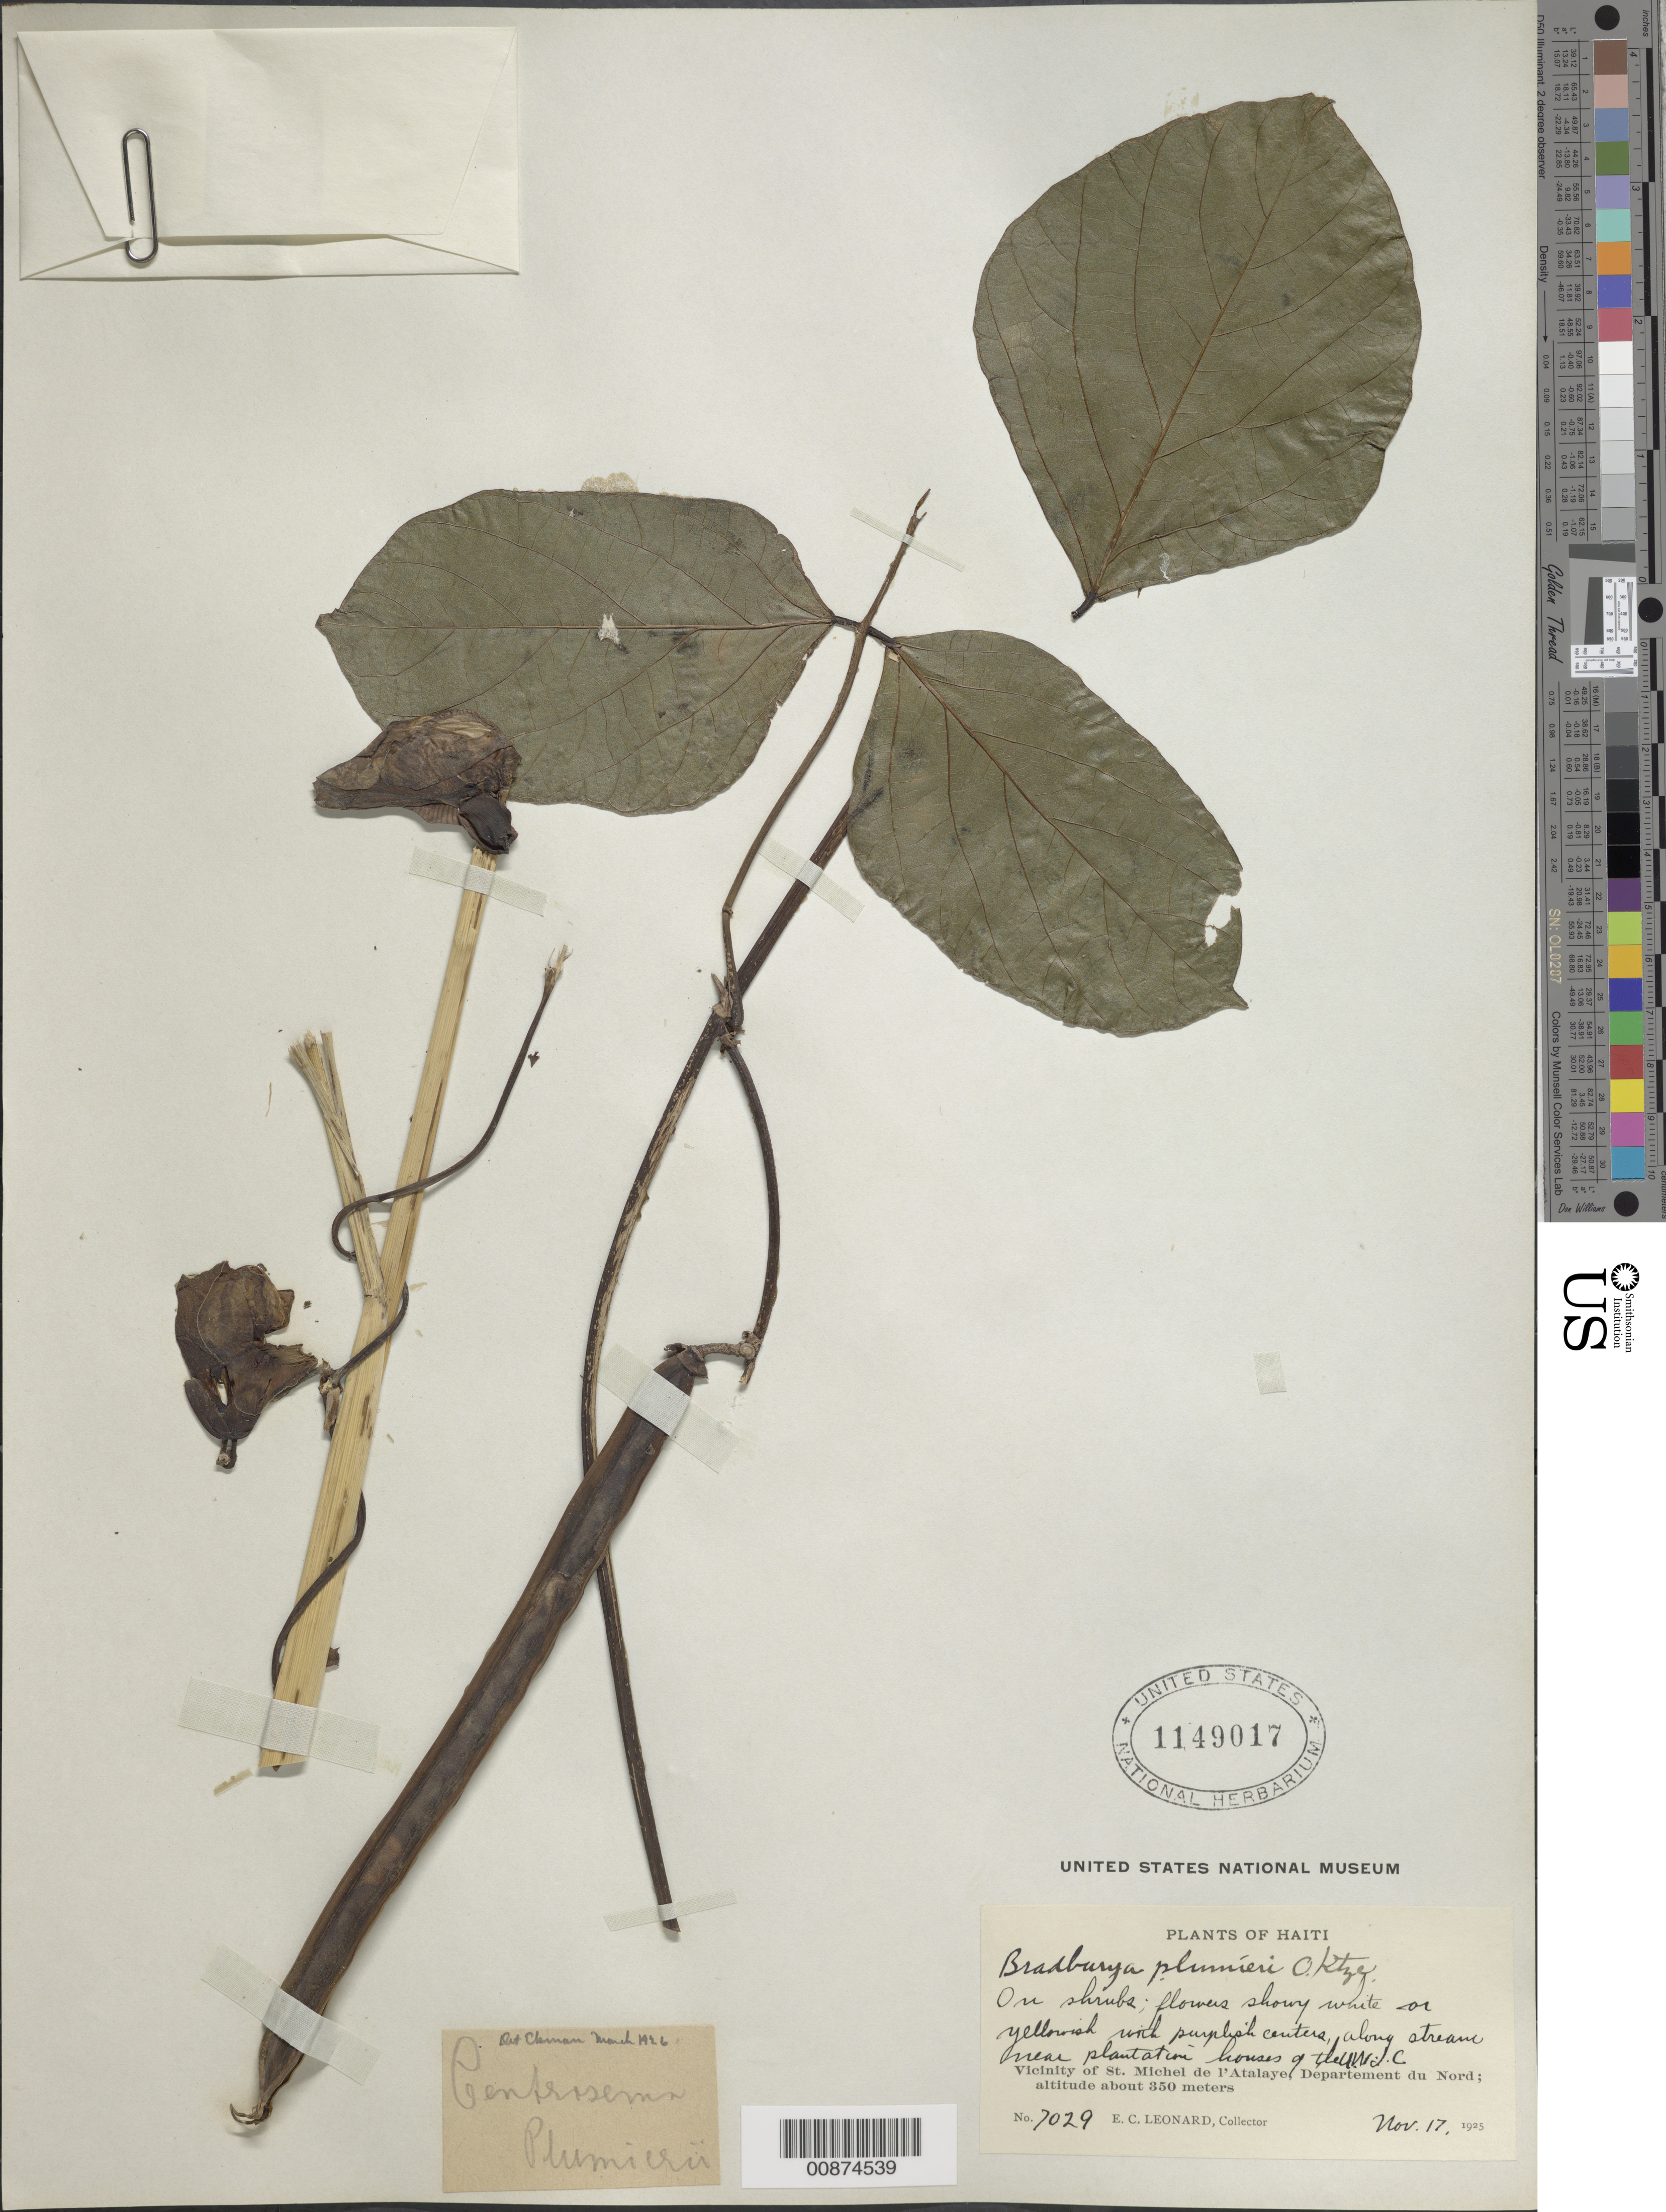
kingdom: Plantae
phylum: Tracheophyta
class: Magnoliopsida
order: Fabales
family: Fabaceae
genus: Centrosema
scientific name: Centrosema plumieri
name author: (Turpin ex Pers.) Benth.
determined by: Ekman, E. L.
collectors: E. C. Leonard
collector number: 7029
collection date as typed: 17 Nov 1925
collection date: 1925-11-17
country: Haiti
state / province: Nord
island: Hispaniola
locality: Vicinity of St. Michel de l'Atalaye, along stream near plantation houses of the U. West Indies Co.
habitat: On shrubs. Along stream.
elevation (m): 350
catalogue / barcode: US 1149017